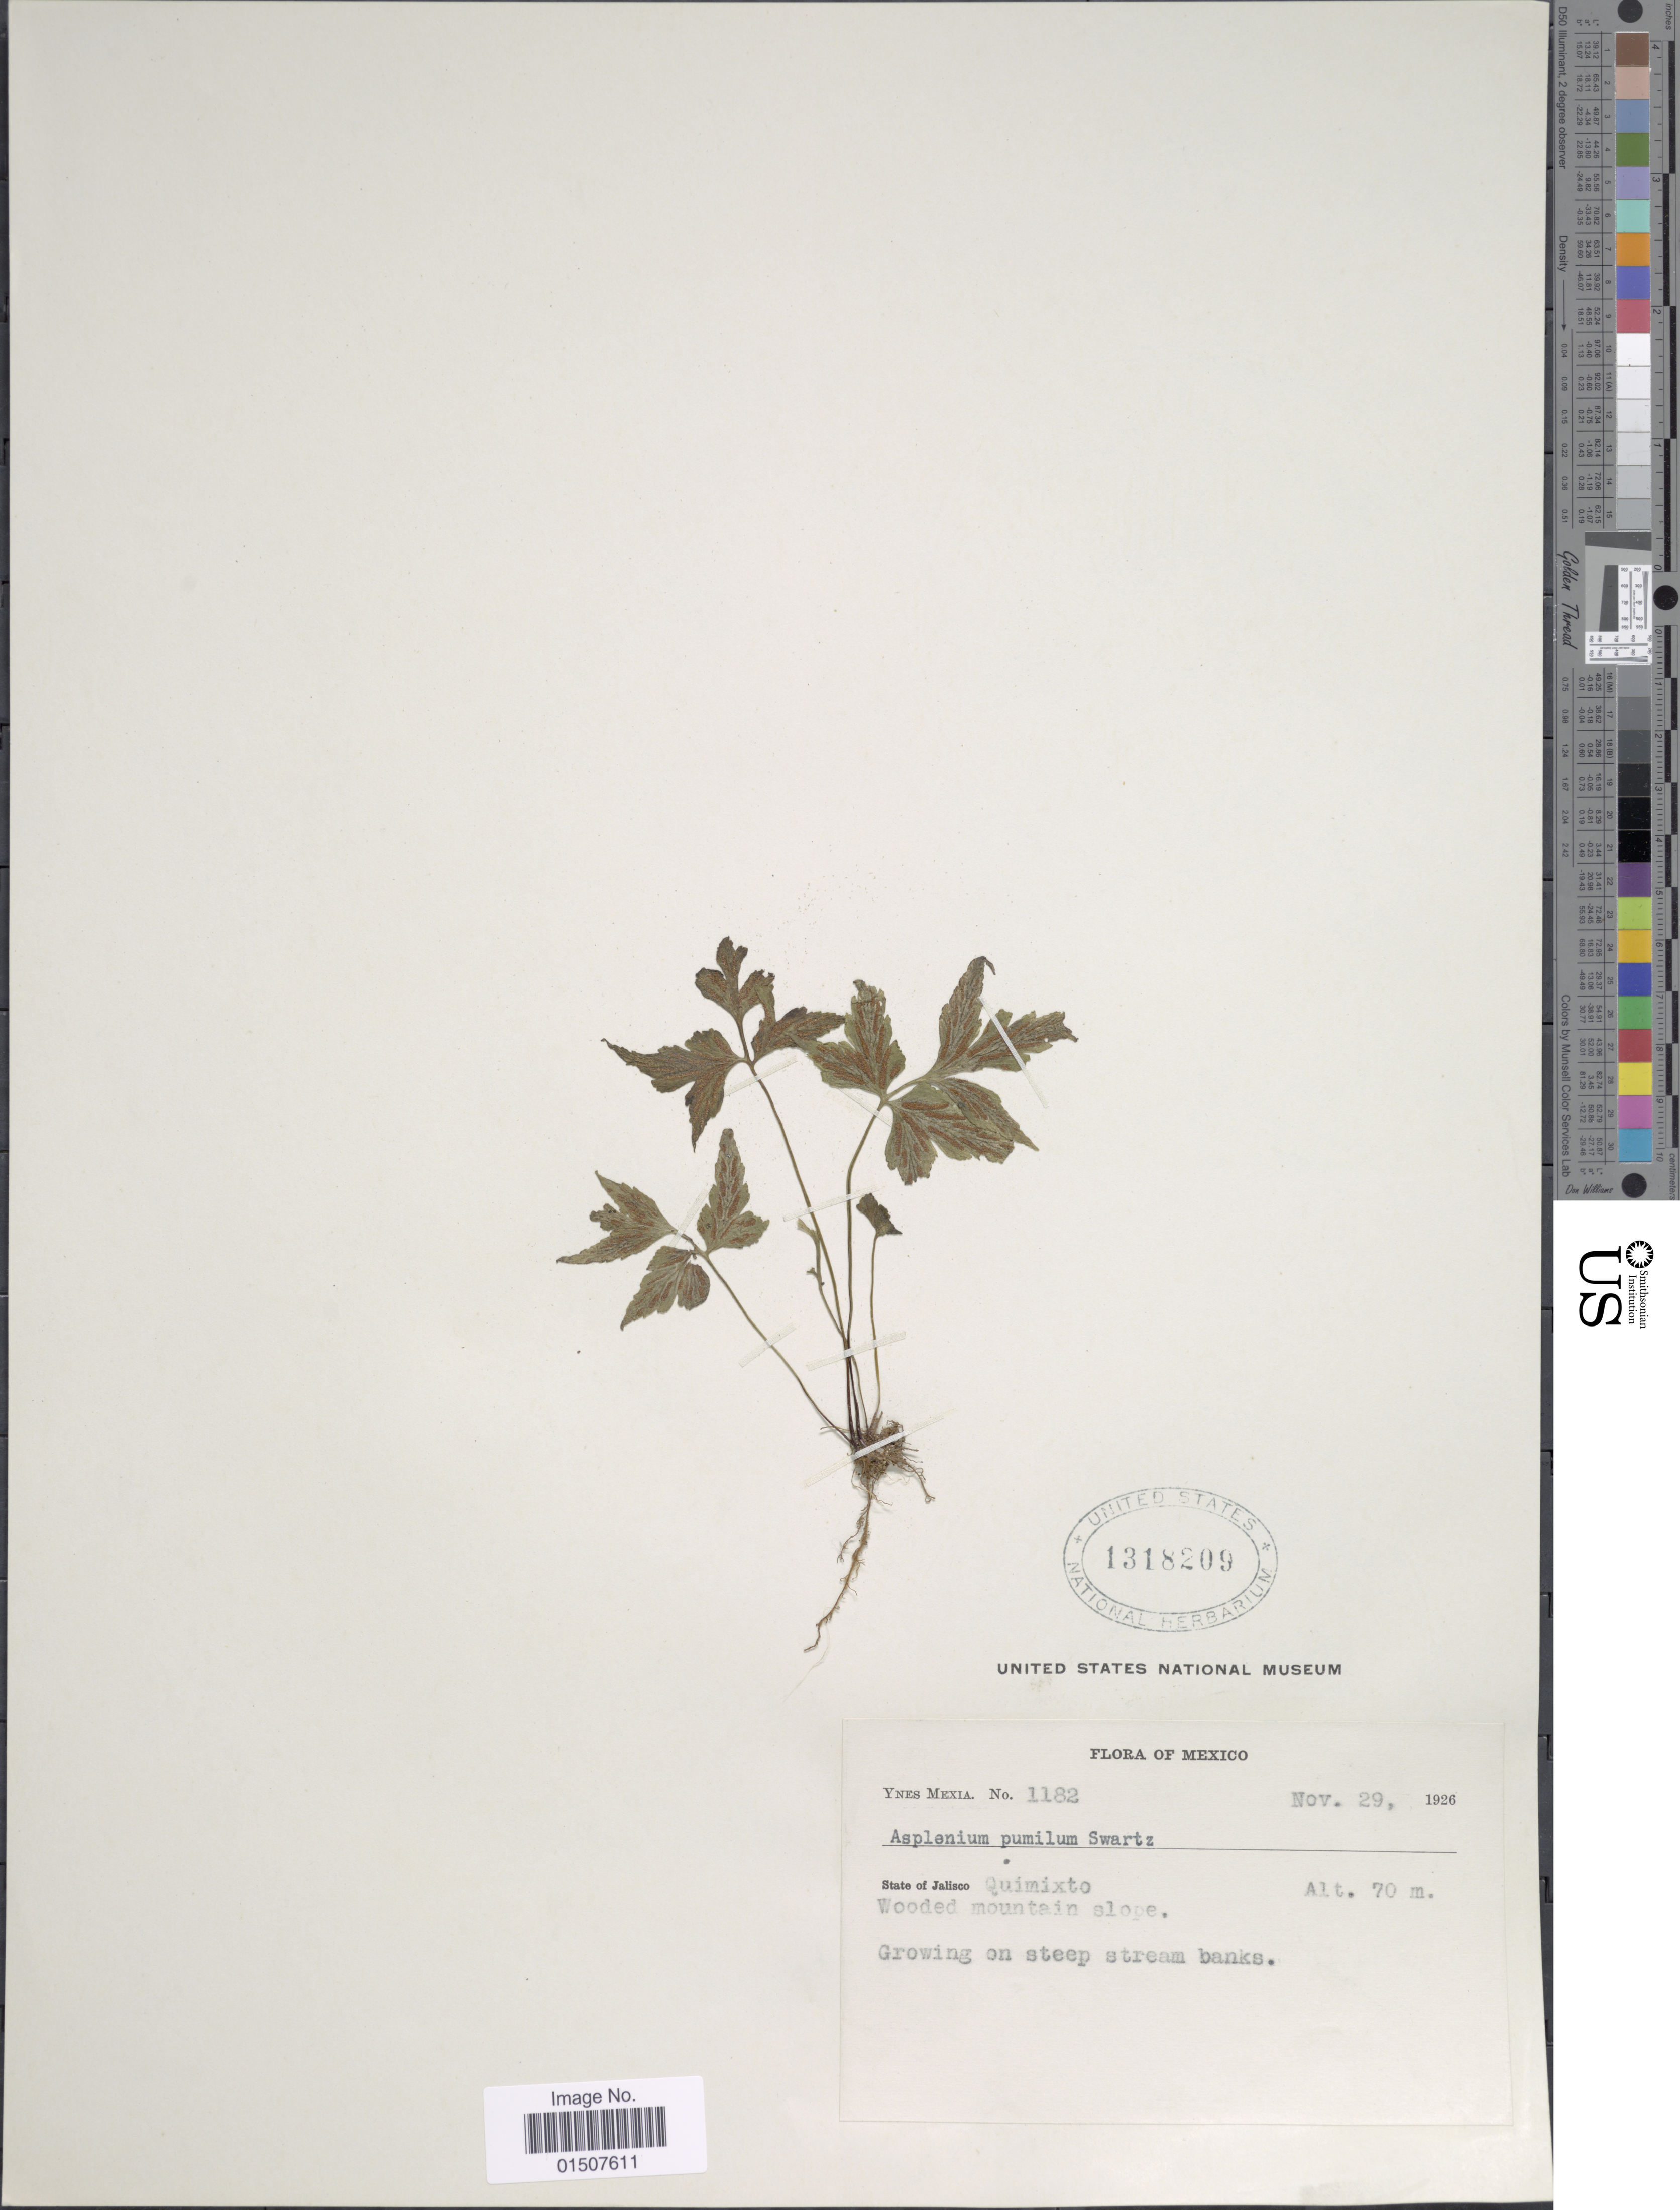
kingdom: Plantae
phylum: Tracheophyta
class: Polypodiopsida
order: Polypodiales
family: Aspleniaceae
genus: Asplenium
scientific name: Asplenium pumilum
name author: Sw.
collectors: Y. Mexia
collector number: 1182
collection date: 1926-11-29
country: Mexico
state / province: Jalisco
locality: Quimixto. wooded mountain slope.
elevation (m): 70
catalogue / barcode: US 1318209